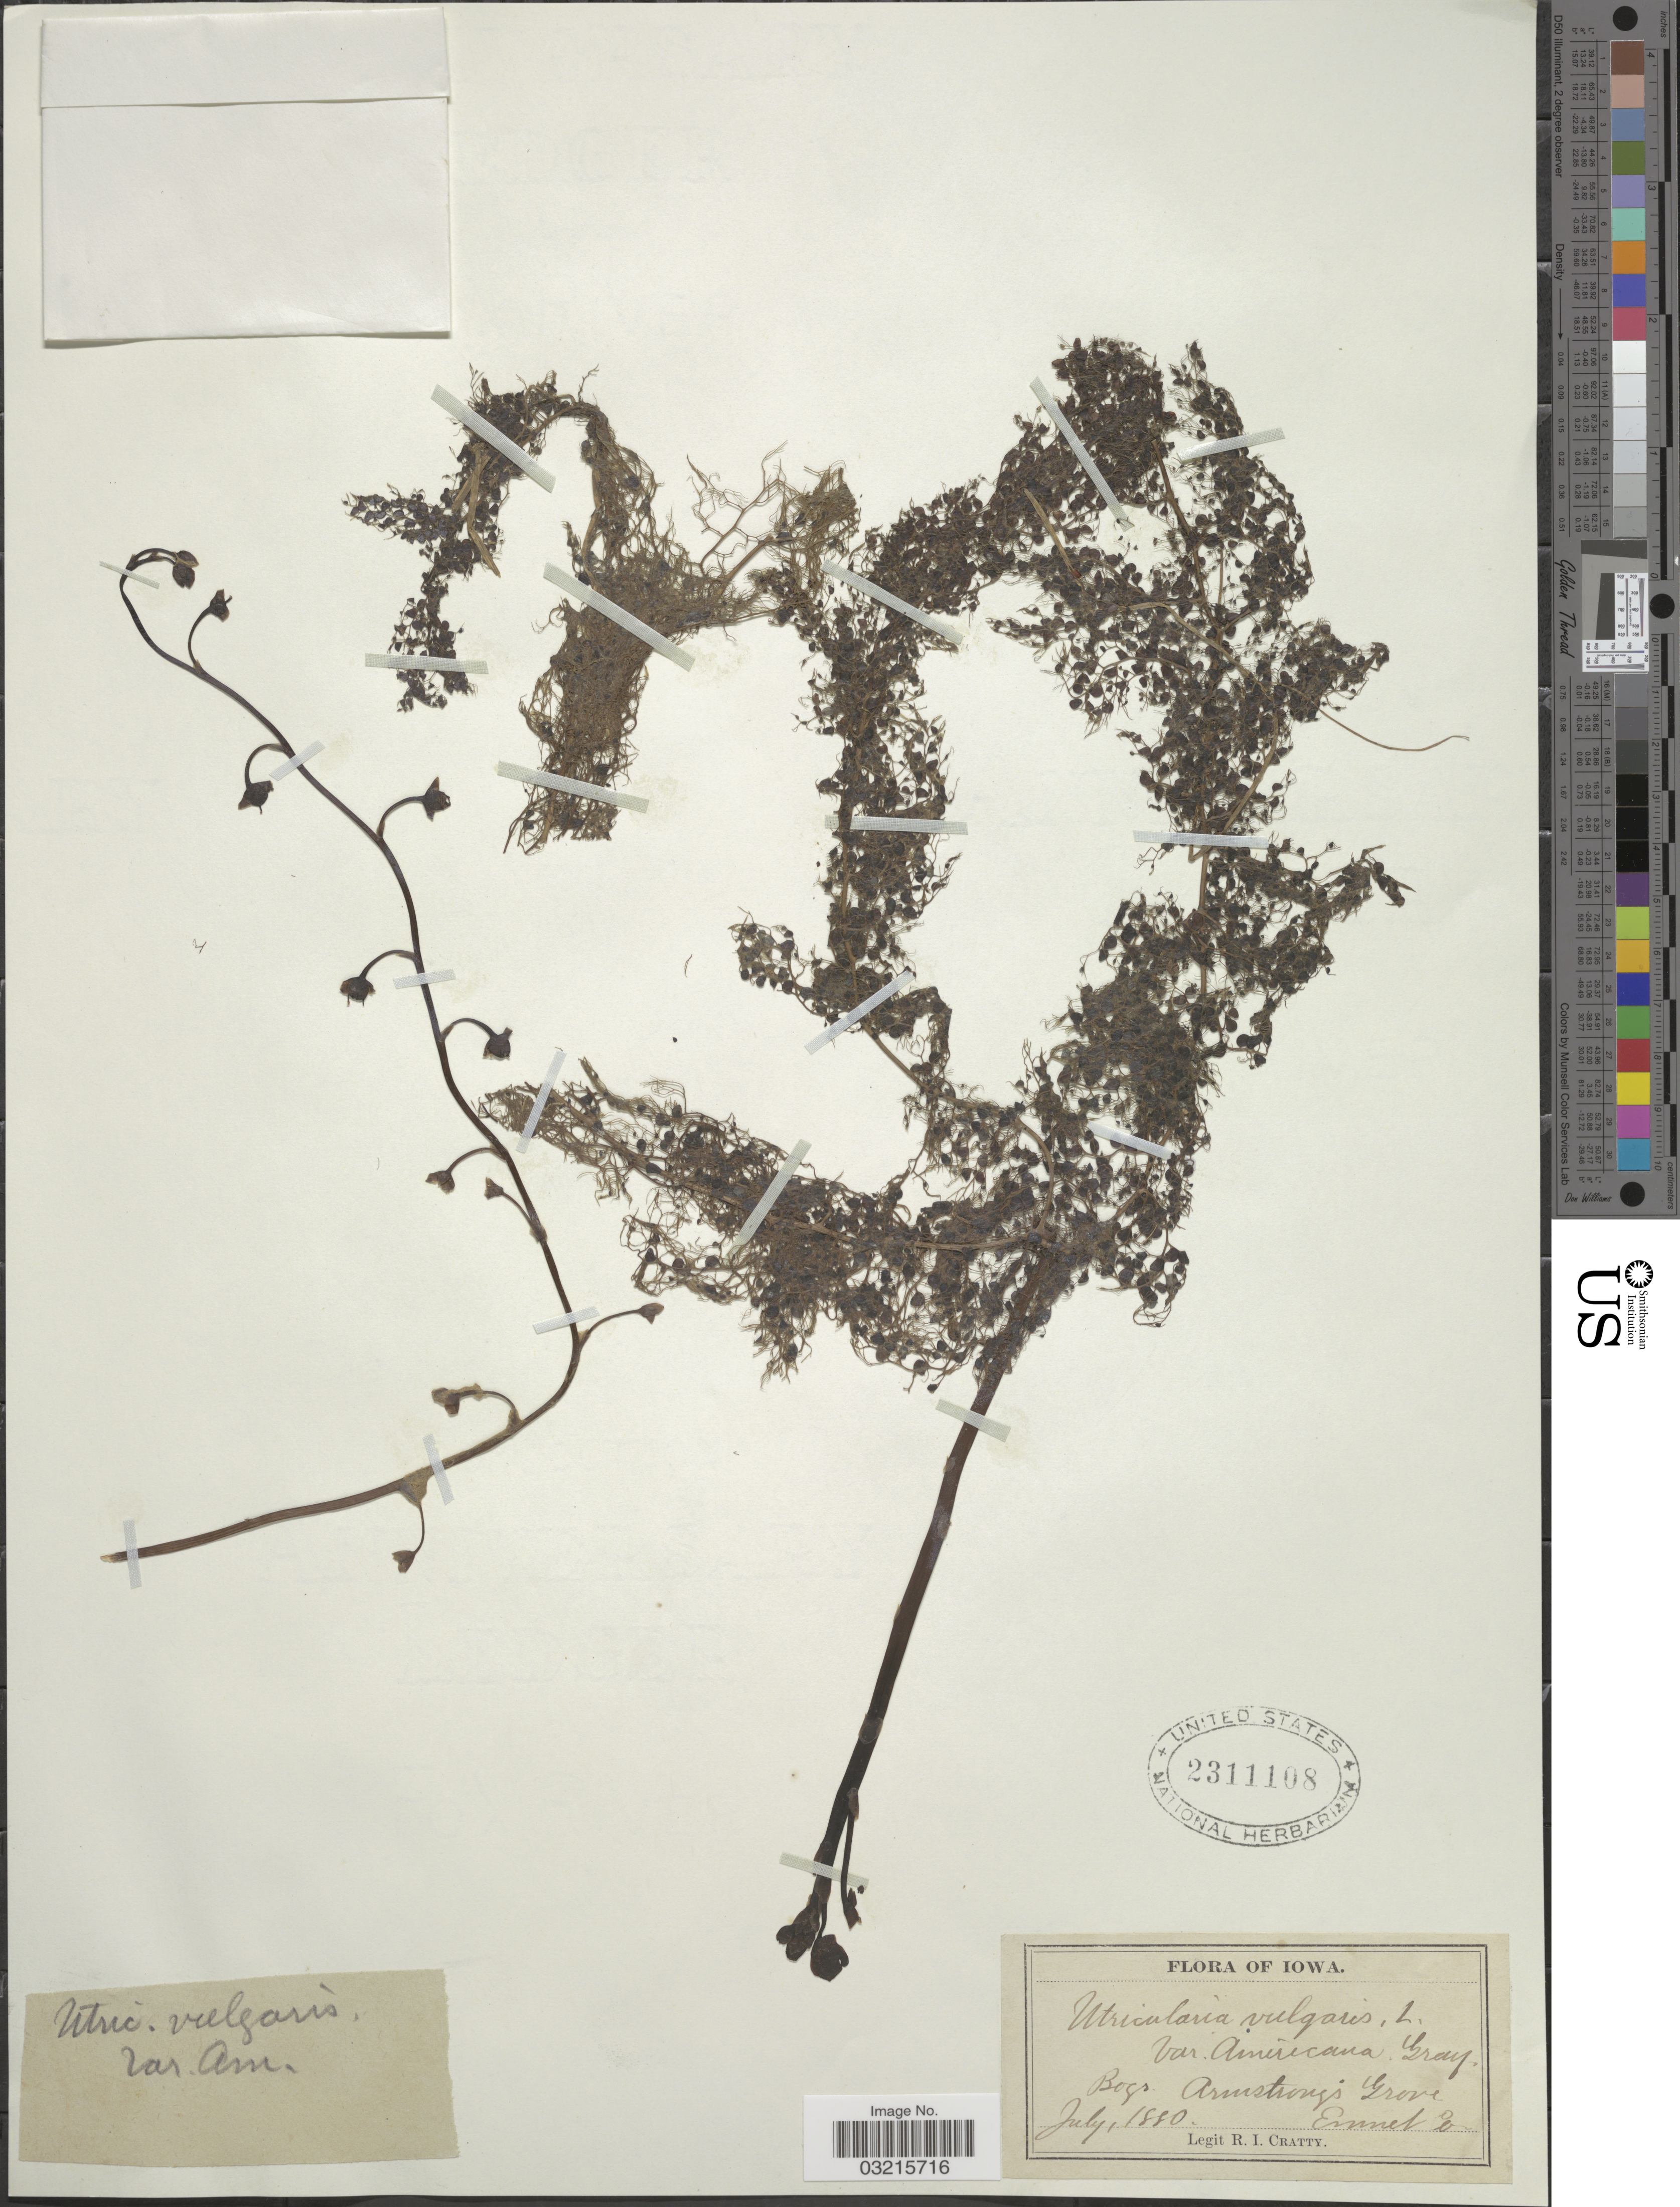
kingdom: Plantae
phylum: Tracheophyta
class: Magnoliopsida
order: Lamiales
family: Lentibulariaceae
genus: Utricularia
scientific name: Utricularia vulgaris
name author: L.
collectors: R. Cratty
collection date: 1880-07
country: United States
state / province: Iowa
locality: Armstrongs Grove.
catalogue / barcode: US 2311108